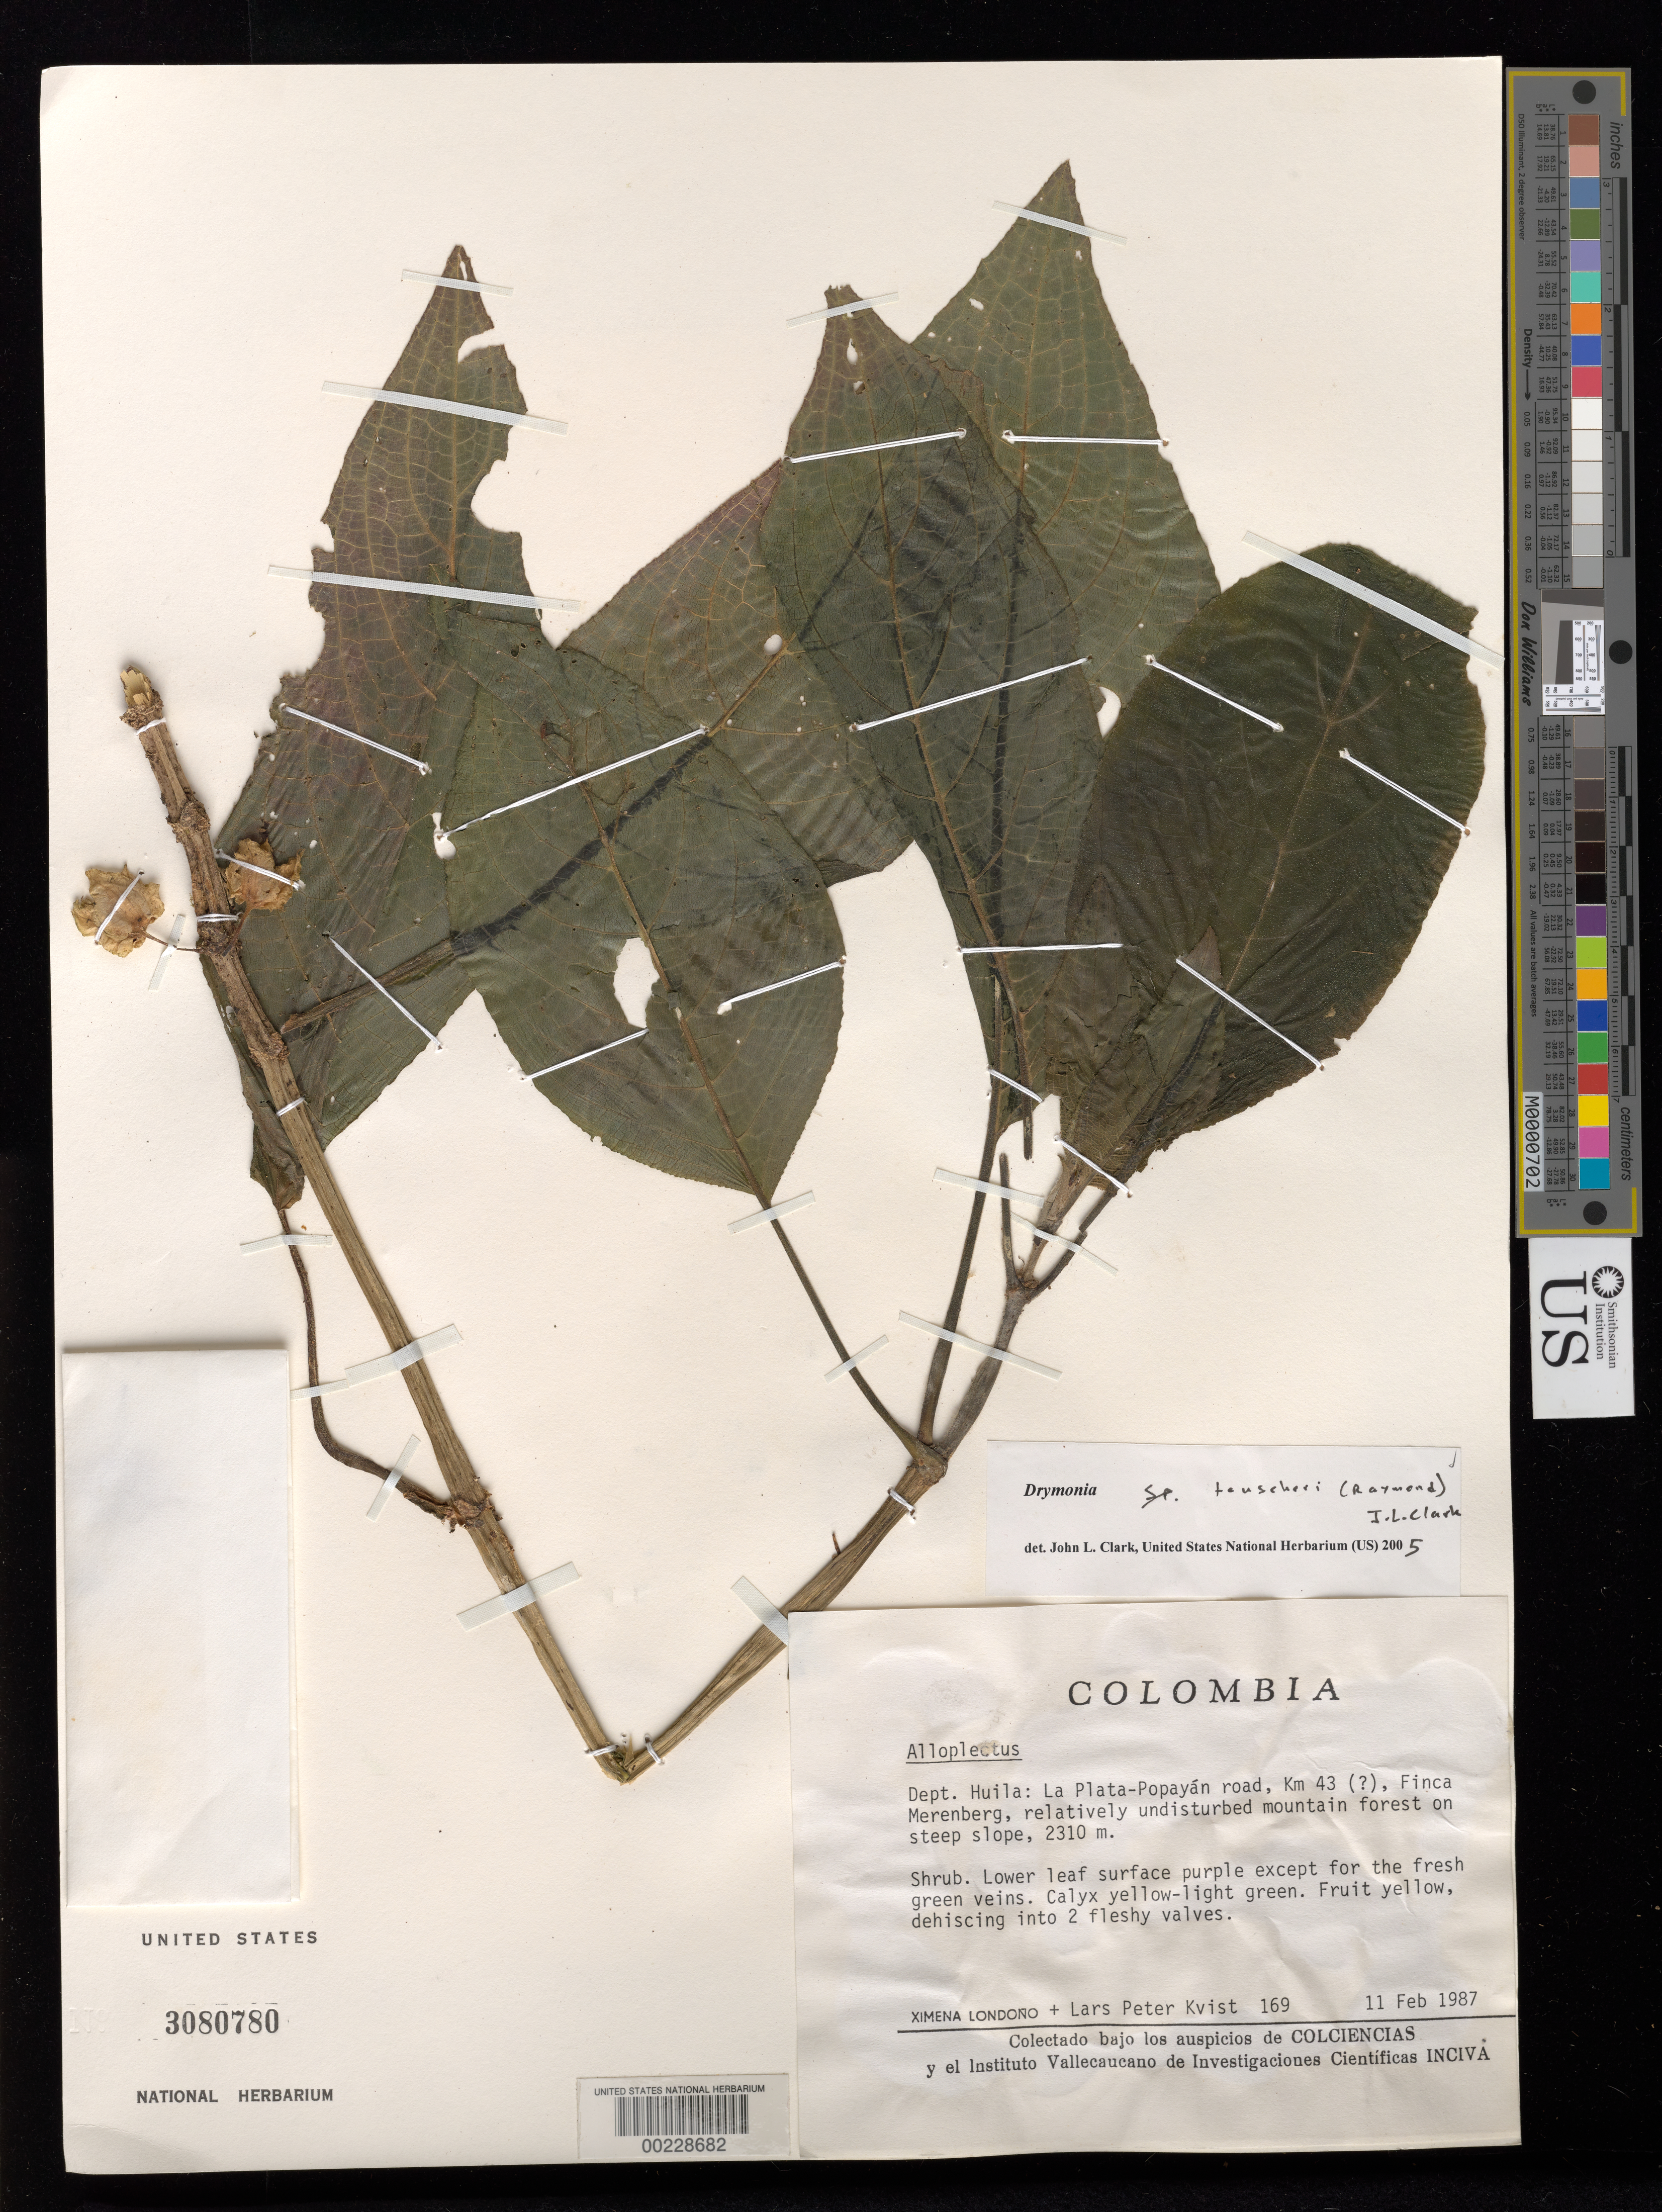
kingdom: Plantae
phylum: Tracheophyta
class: Magnoliopsida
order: Lamiales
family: Gesneriaceae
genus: Drymonia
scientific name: Drymonia teuscheri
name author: (Raymond) J.L. Clark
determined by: Clark, J. L., (SEL), The Marie Selby Botanical Garden (UNITED STATES)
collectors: X. Londoño & L. P. Kvist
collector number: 169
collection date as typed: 11 Feb 1987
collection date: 1987-02-11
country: Colombia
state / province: Huila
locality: La Plata - Popayan road, km 43 (?), Finca Merenberg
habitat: Relatively undisturbed mountain forest on steep slope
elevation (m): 2310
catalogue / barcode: US 3080780